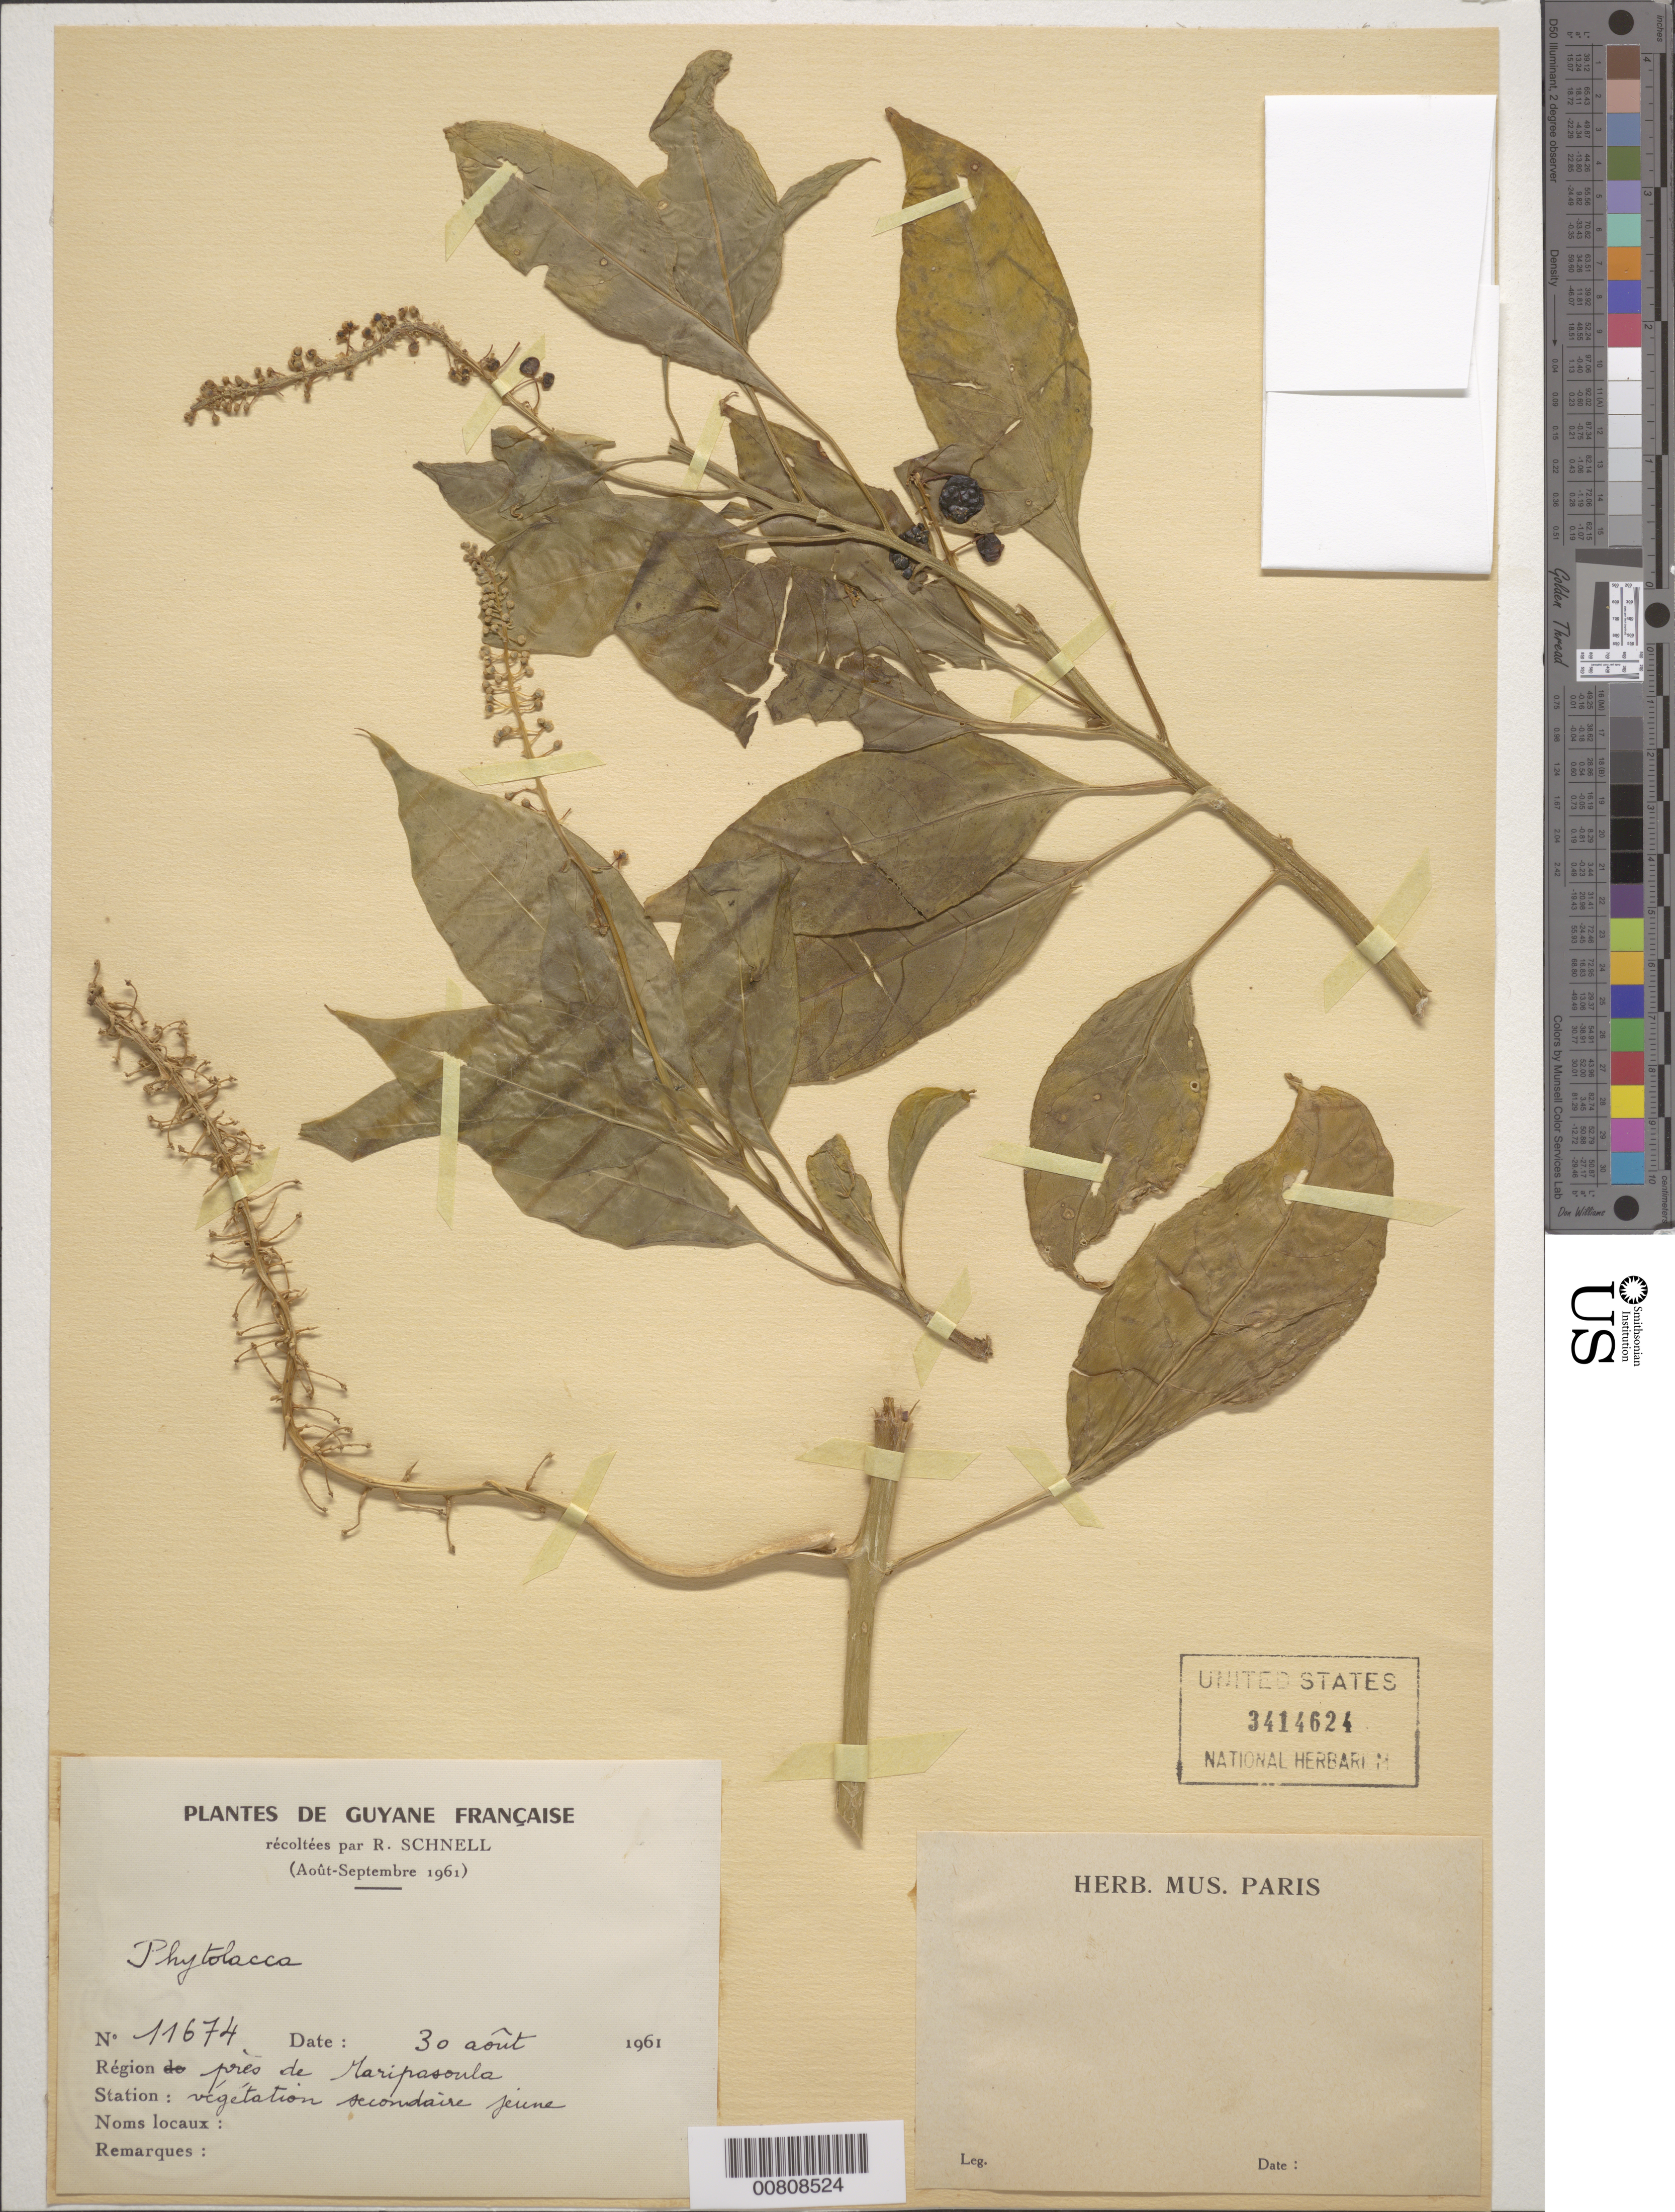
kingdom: Plantae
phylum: Tracheophyta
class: Magnoliopsida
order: Caryophyllales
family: Phytolaccaceae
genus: Phytolacca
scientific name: Phytolacca sp.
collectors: R. A. Schnell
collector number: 11674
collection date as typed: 30-Aug-61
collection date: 1961-08-30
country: French Guiana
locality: Maripasoula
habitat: Vegetation secondaire jeune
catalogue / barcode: US 3414624